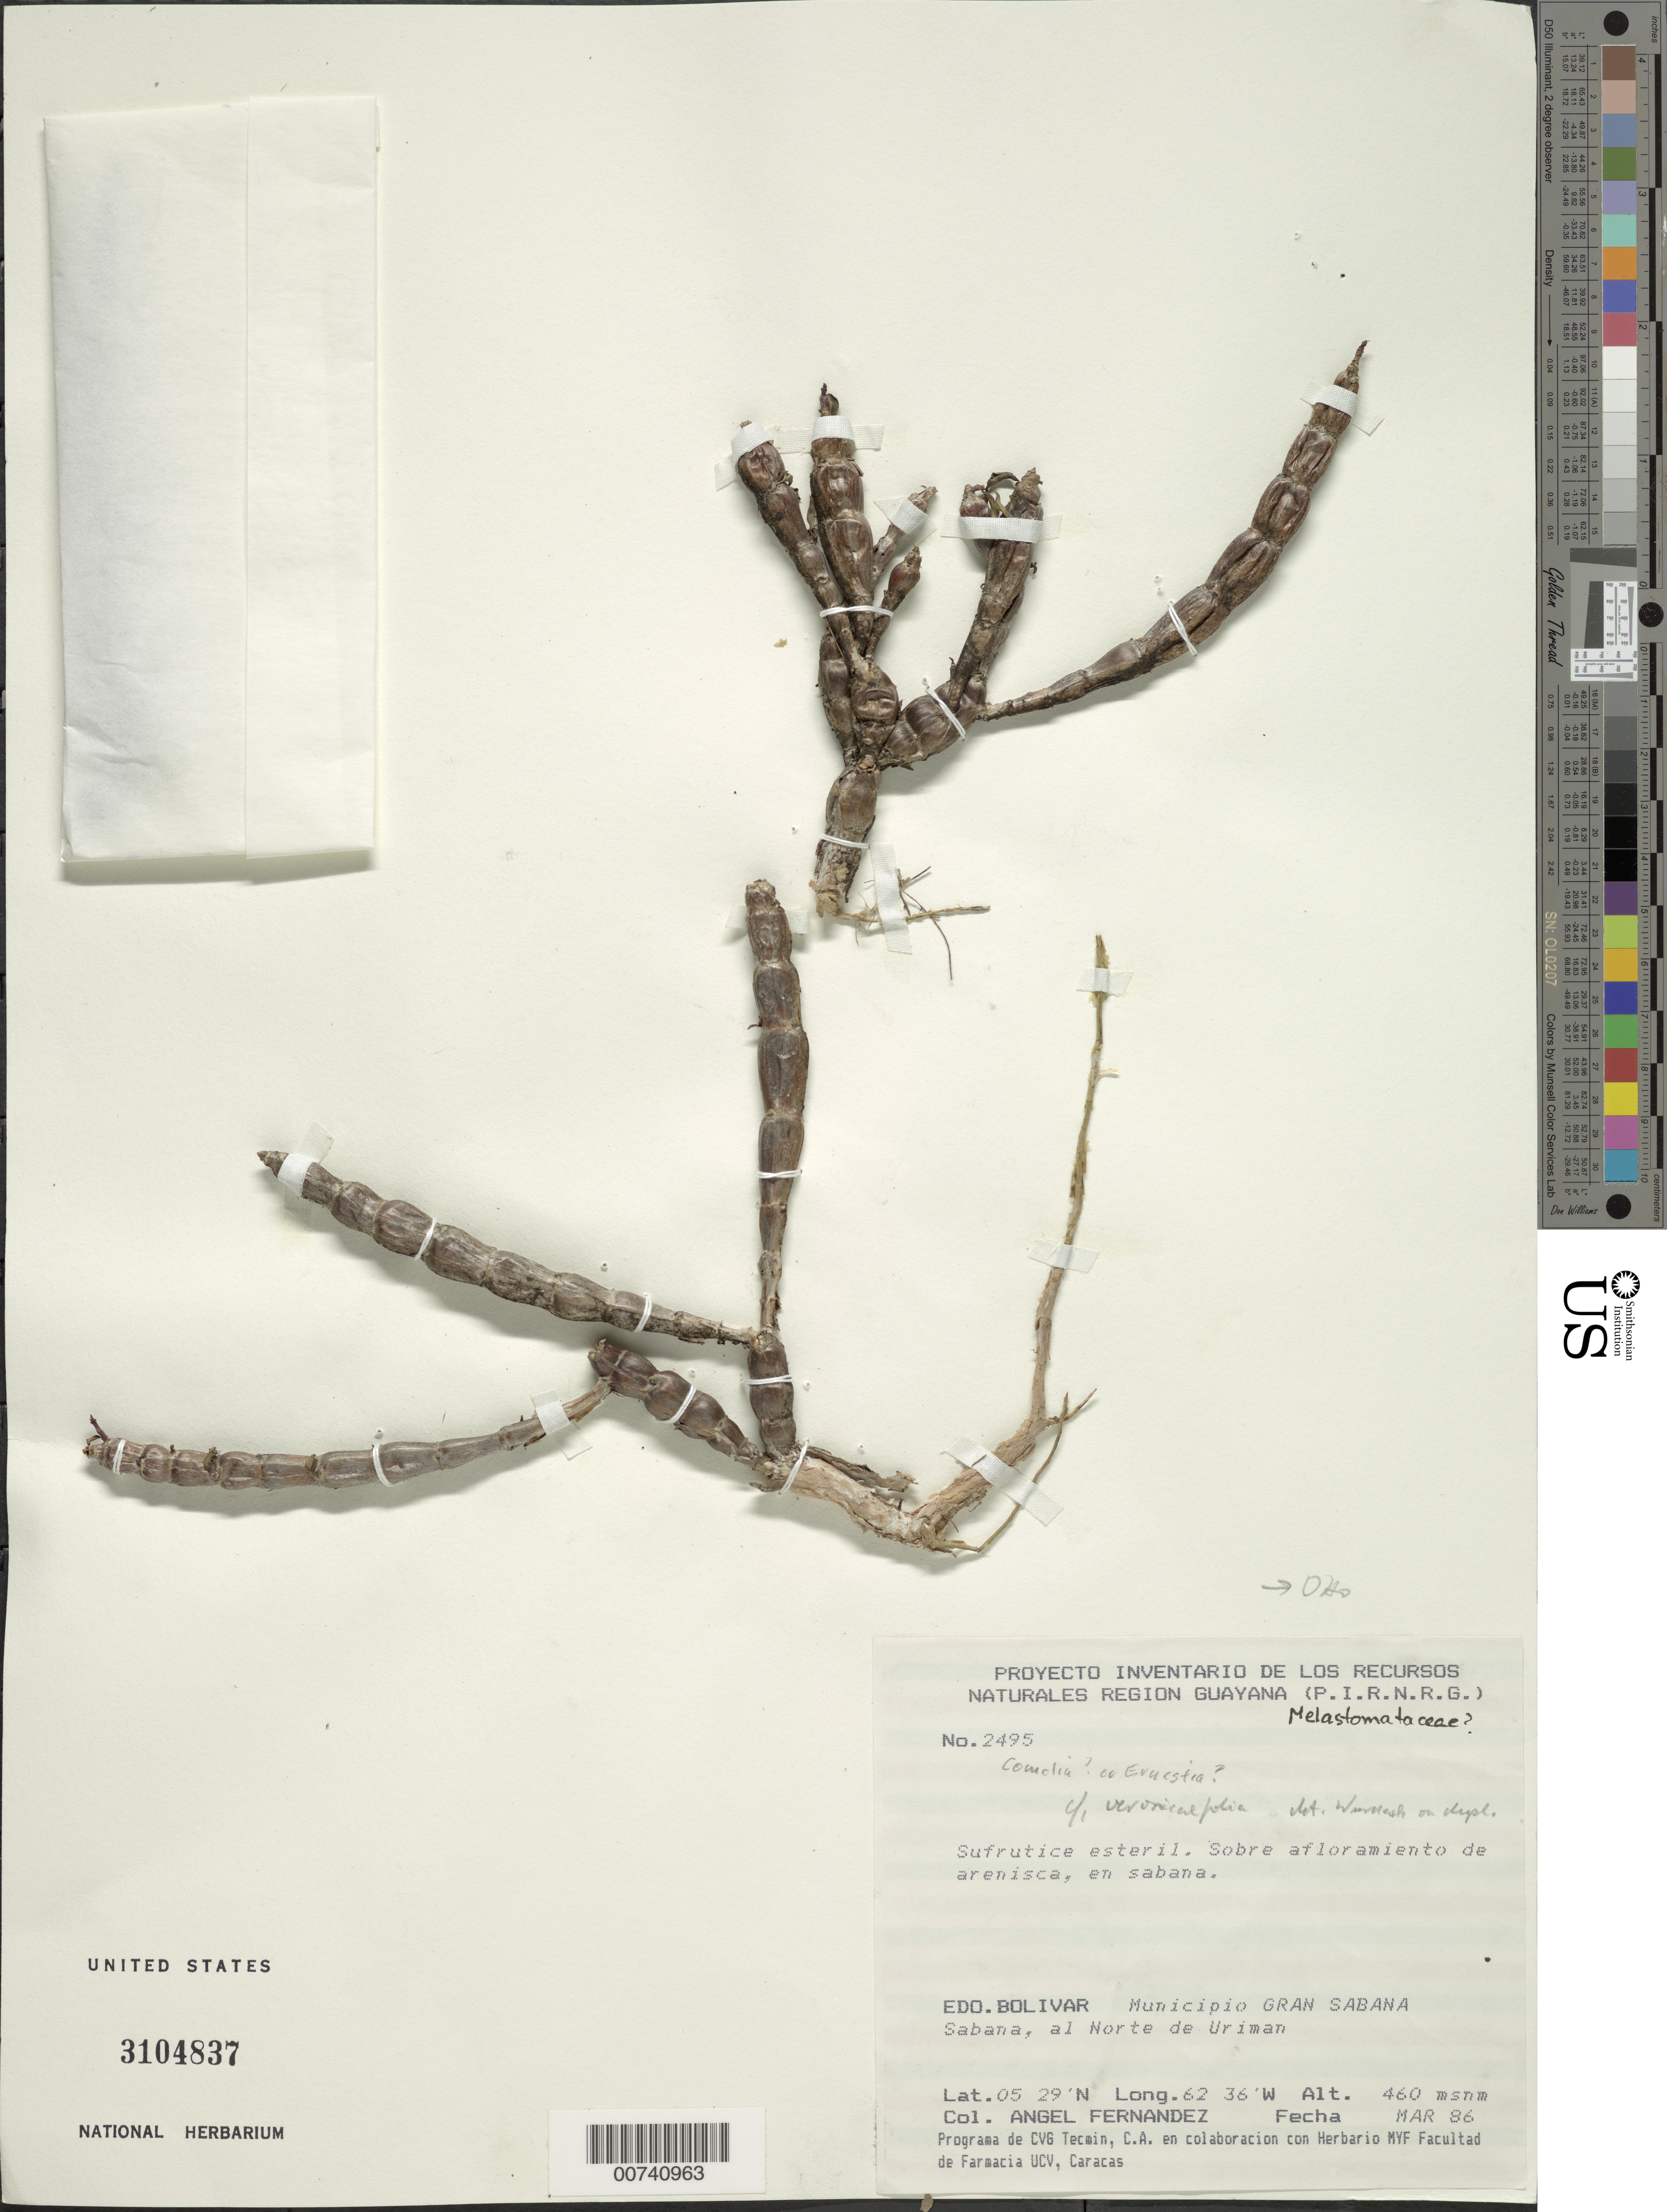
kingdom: Plantae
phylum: Tracheophyta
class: Magnoliopsida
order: Myrtales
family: Melastomataceae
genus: Comolia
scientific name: Comolia lythrarioides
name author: (Steud.) Naudin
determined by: Nunes da Silva, Diego, (RB), Jardim Botanico do Rio de Janeiro - Herbario (BRAZIL)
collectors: A. Fernández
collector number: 2495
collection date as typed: Mar-86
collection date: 1986-03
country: Venezuela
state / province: Bolívar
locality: Mun. Gran Sabana, N de Uriman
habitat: Sobre afloramiento de arenisca, en sabana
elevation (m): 460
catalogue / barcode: US 3104837